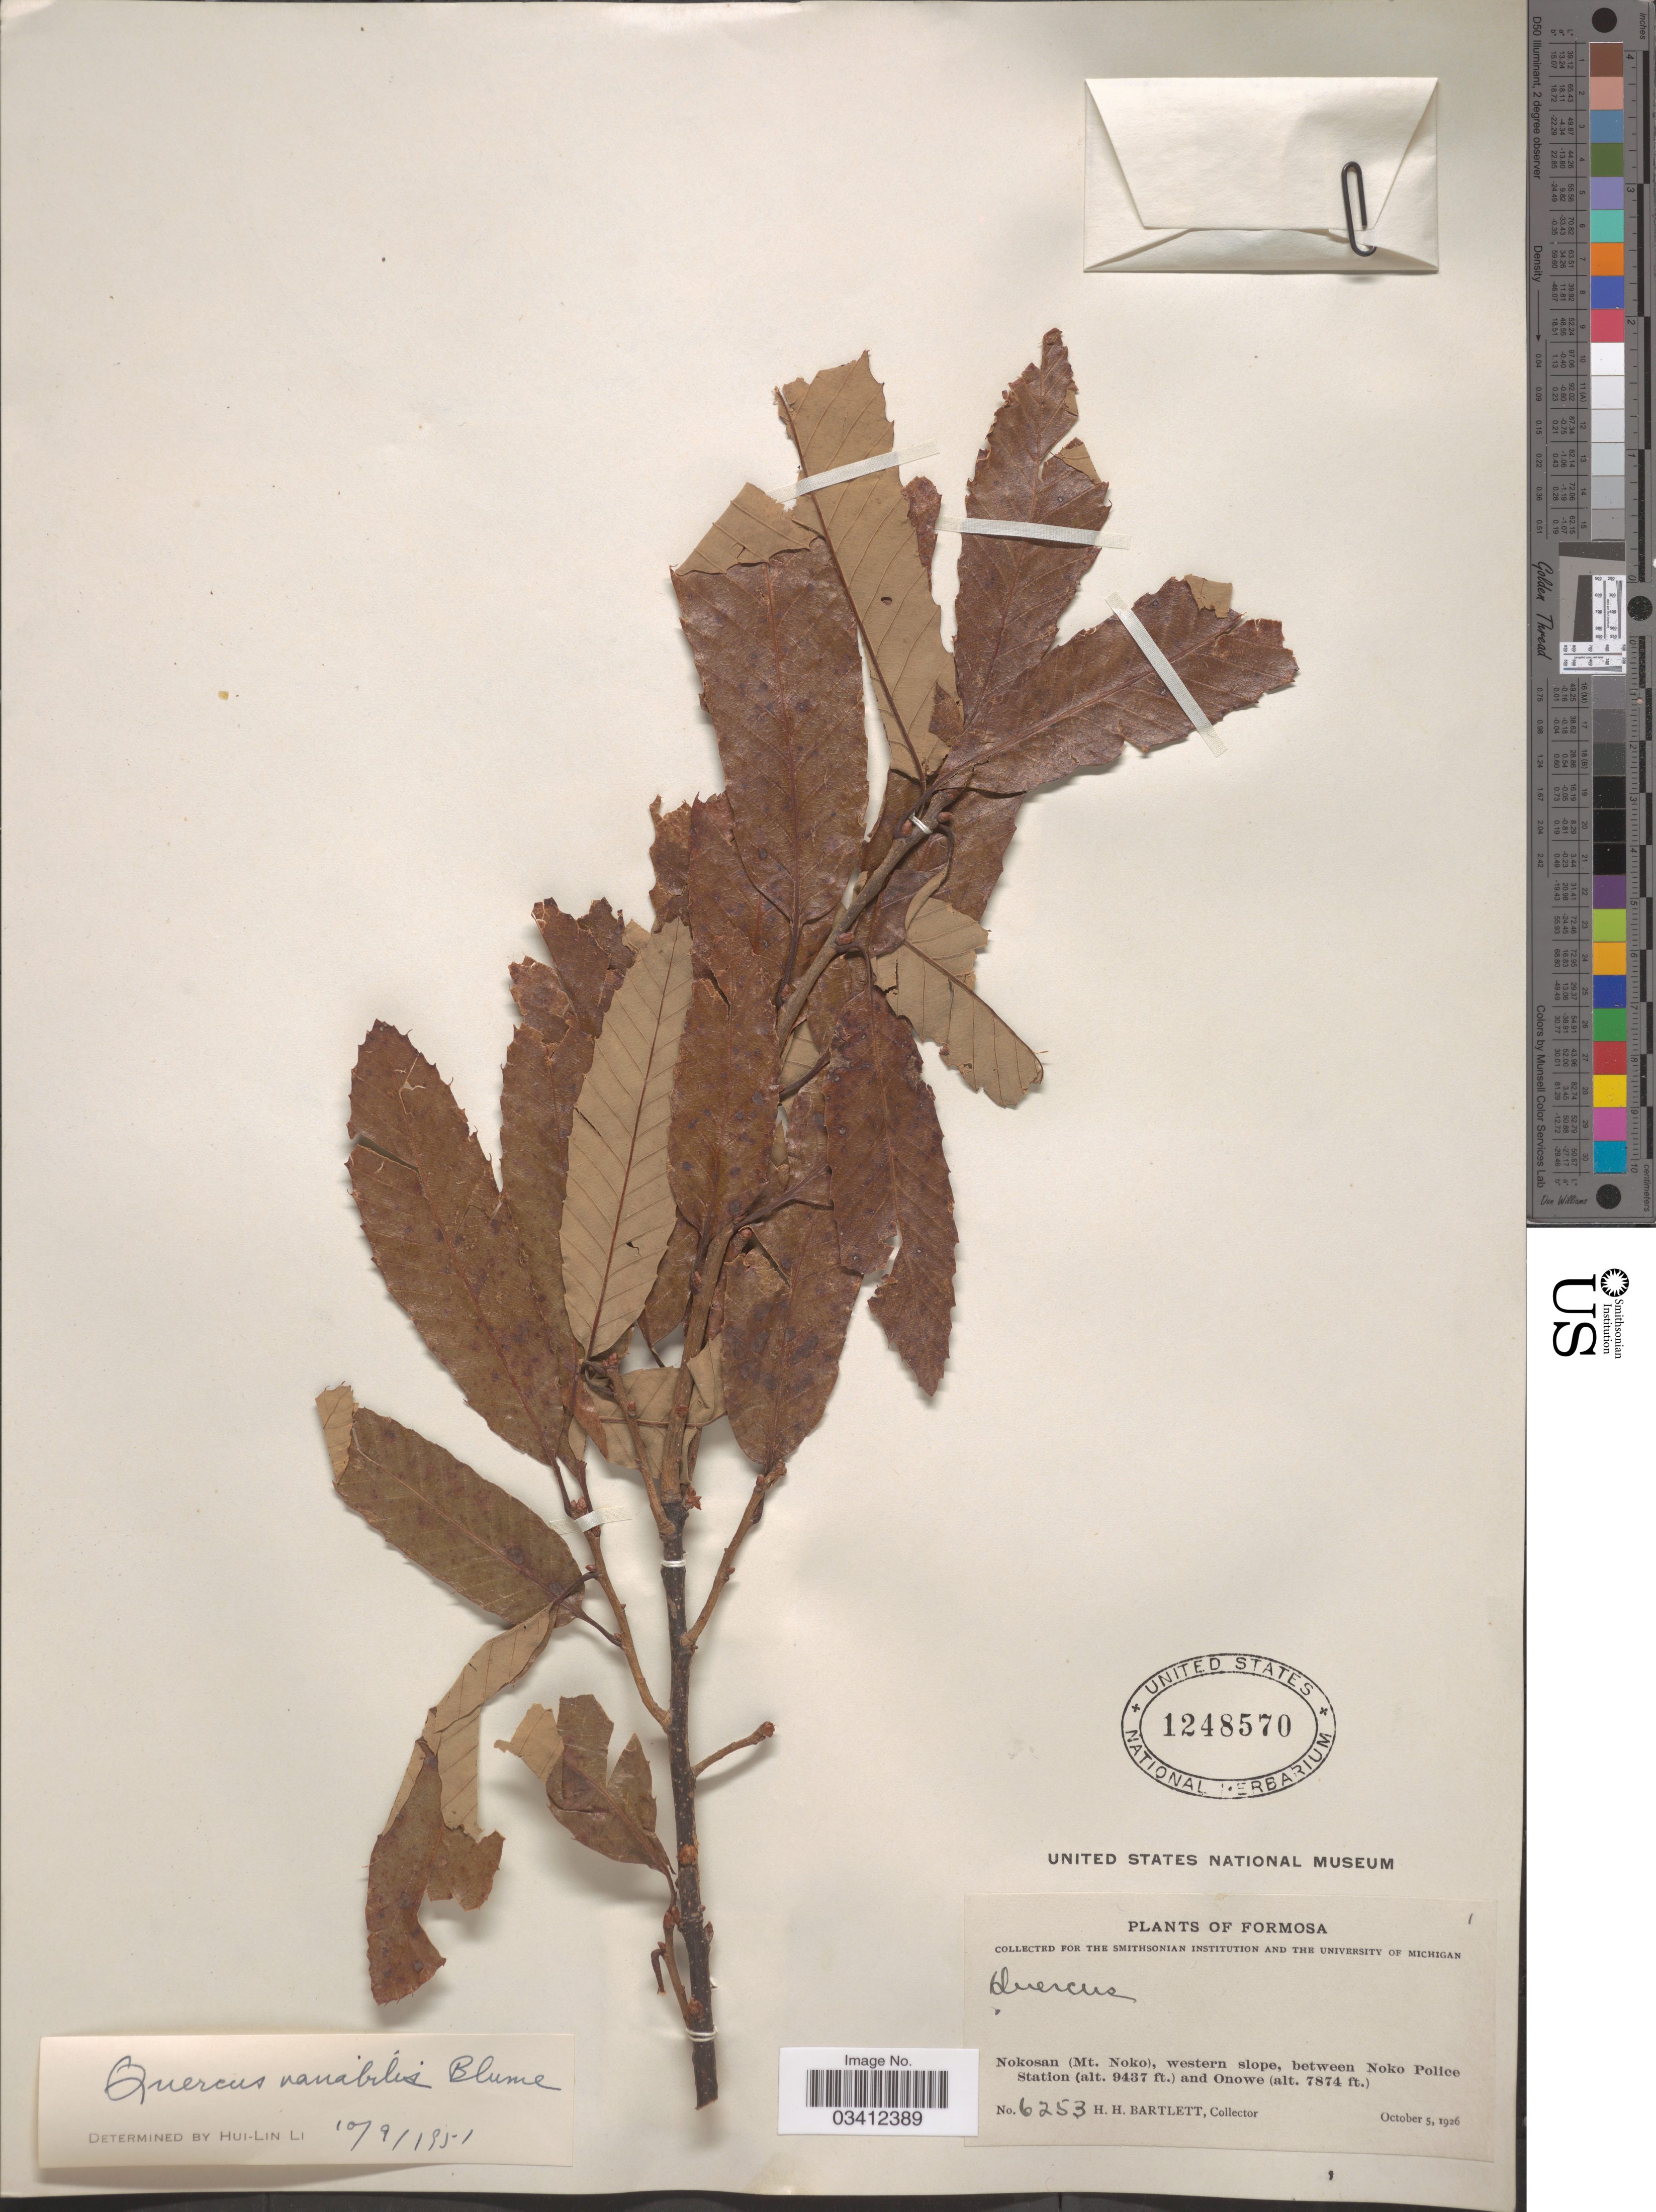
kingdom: Plantae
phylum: Tracheophyta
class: Magnoliopsida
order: Fagales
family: Fagaceae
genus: Quercus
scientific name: Quercus variabilis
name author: Blume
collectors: H. H. Bartlett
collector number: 6253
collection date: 1926-10-05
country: Taiwan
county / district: Hualien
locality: Formosa. Nokosan (Mt. Noko), western slope, between Noko Police Station and Onowe.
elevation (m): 2400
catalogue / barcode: US 1248570